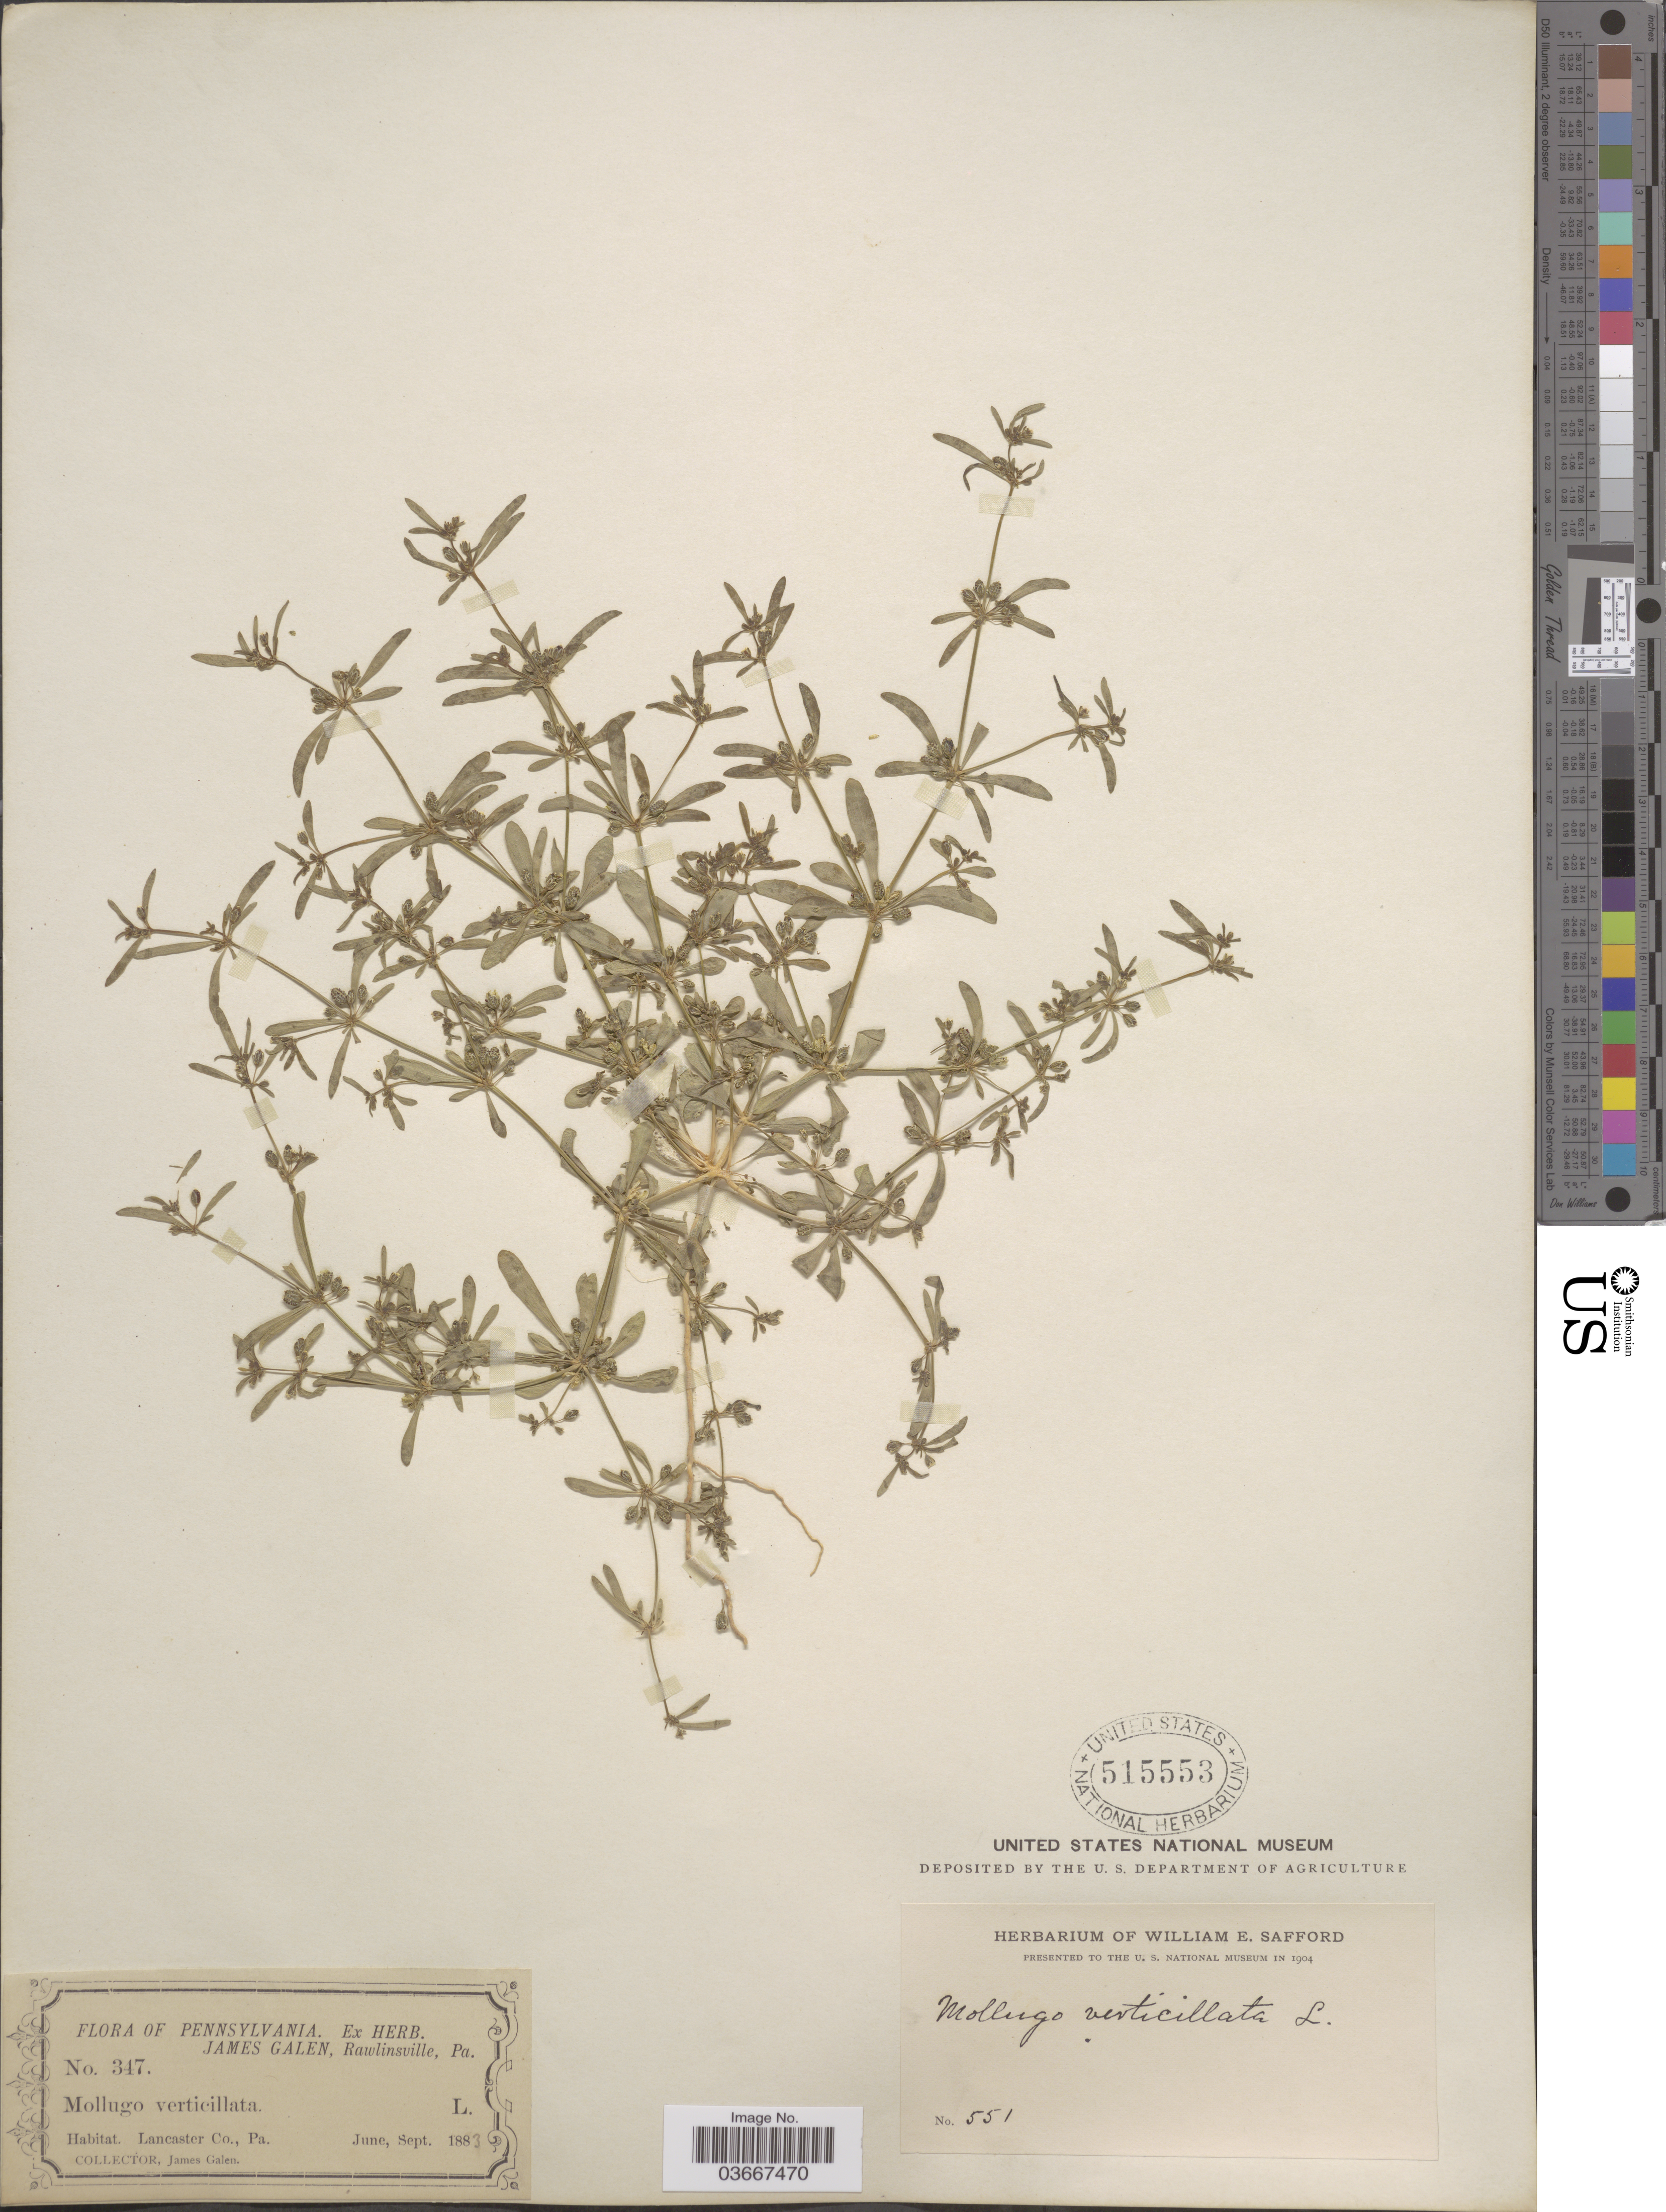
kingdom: Plantae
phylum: Tracheophyta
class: Magnoliopsida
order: Caryophyllales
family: Molluginaceae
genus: Mollugo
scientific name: Mollugo verticillata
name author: L.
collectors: J. Galen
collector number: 347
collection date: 1883-06/1883-09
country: United States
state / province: Pennsylvania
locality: Lancaster Co.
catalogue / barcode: US 515553